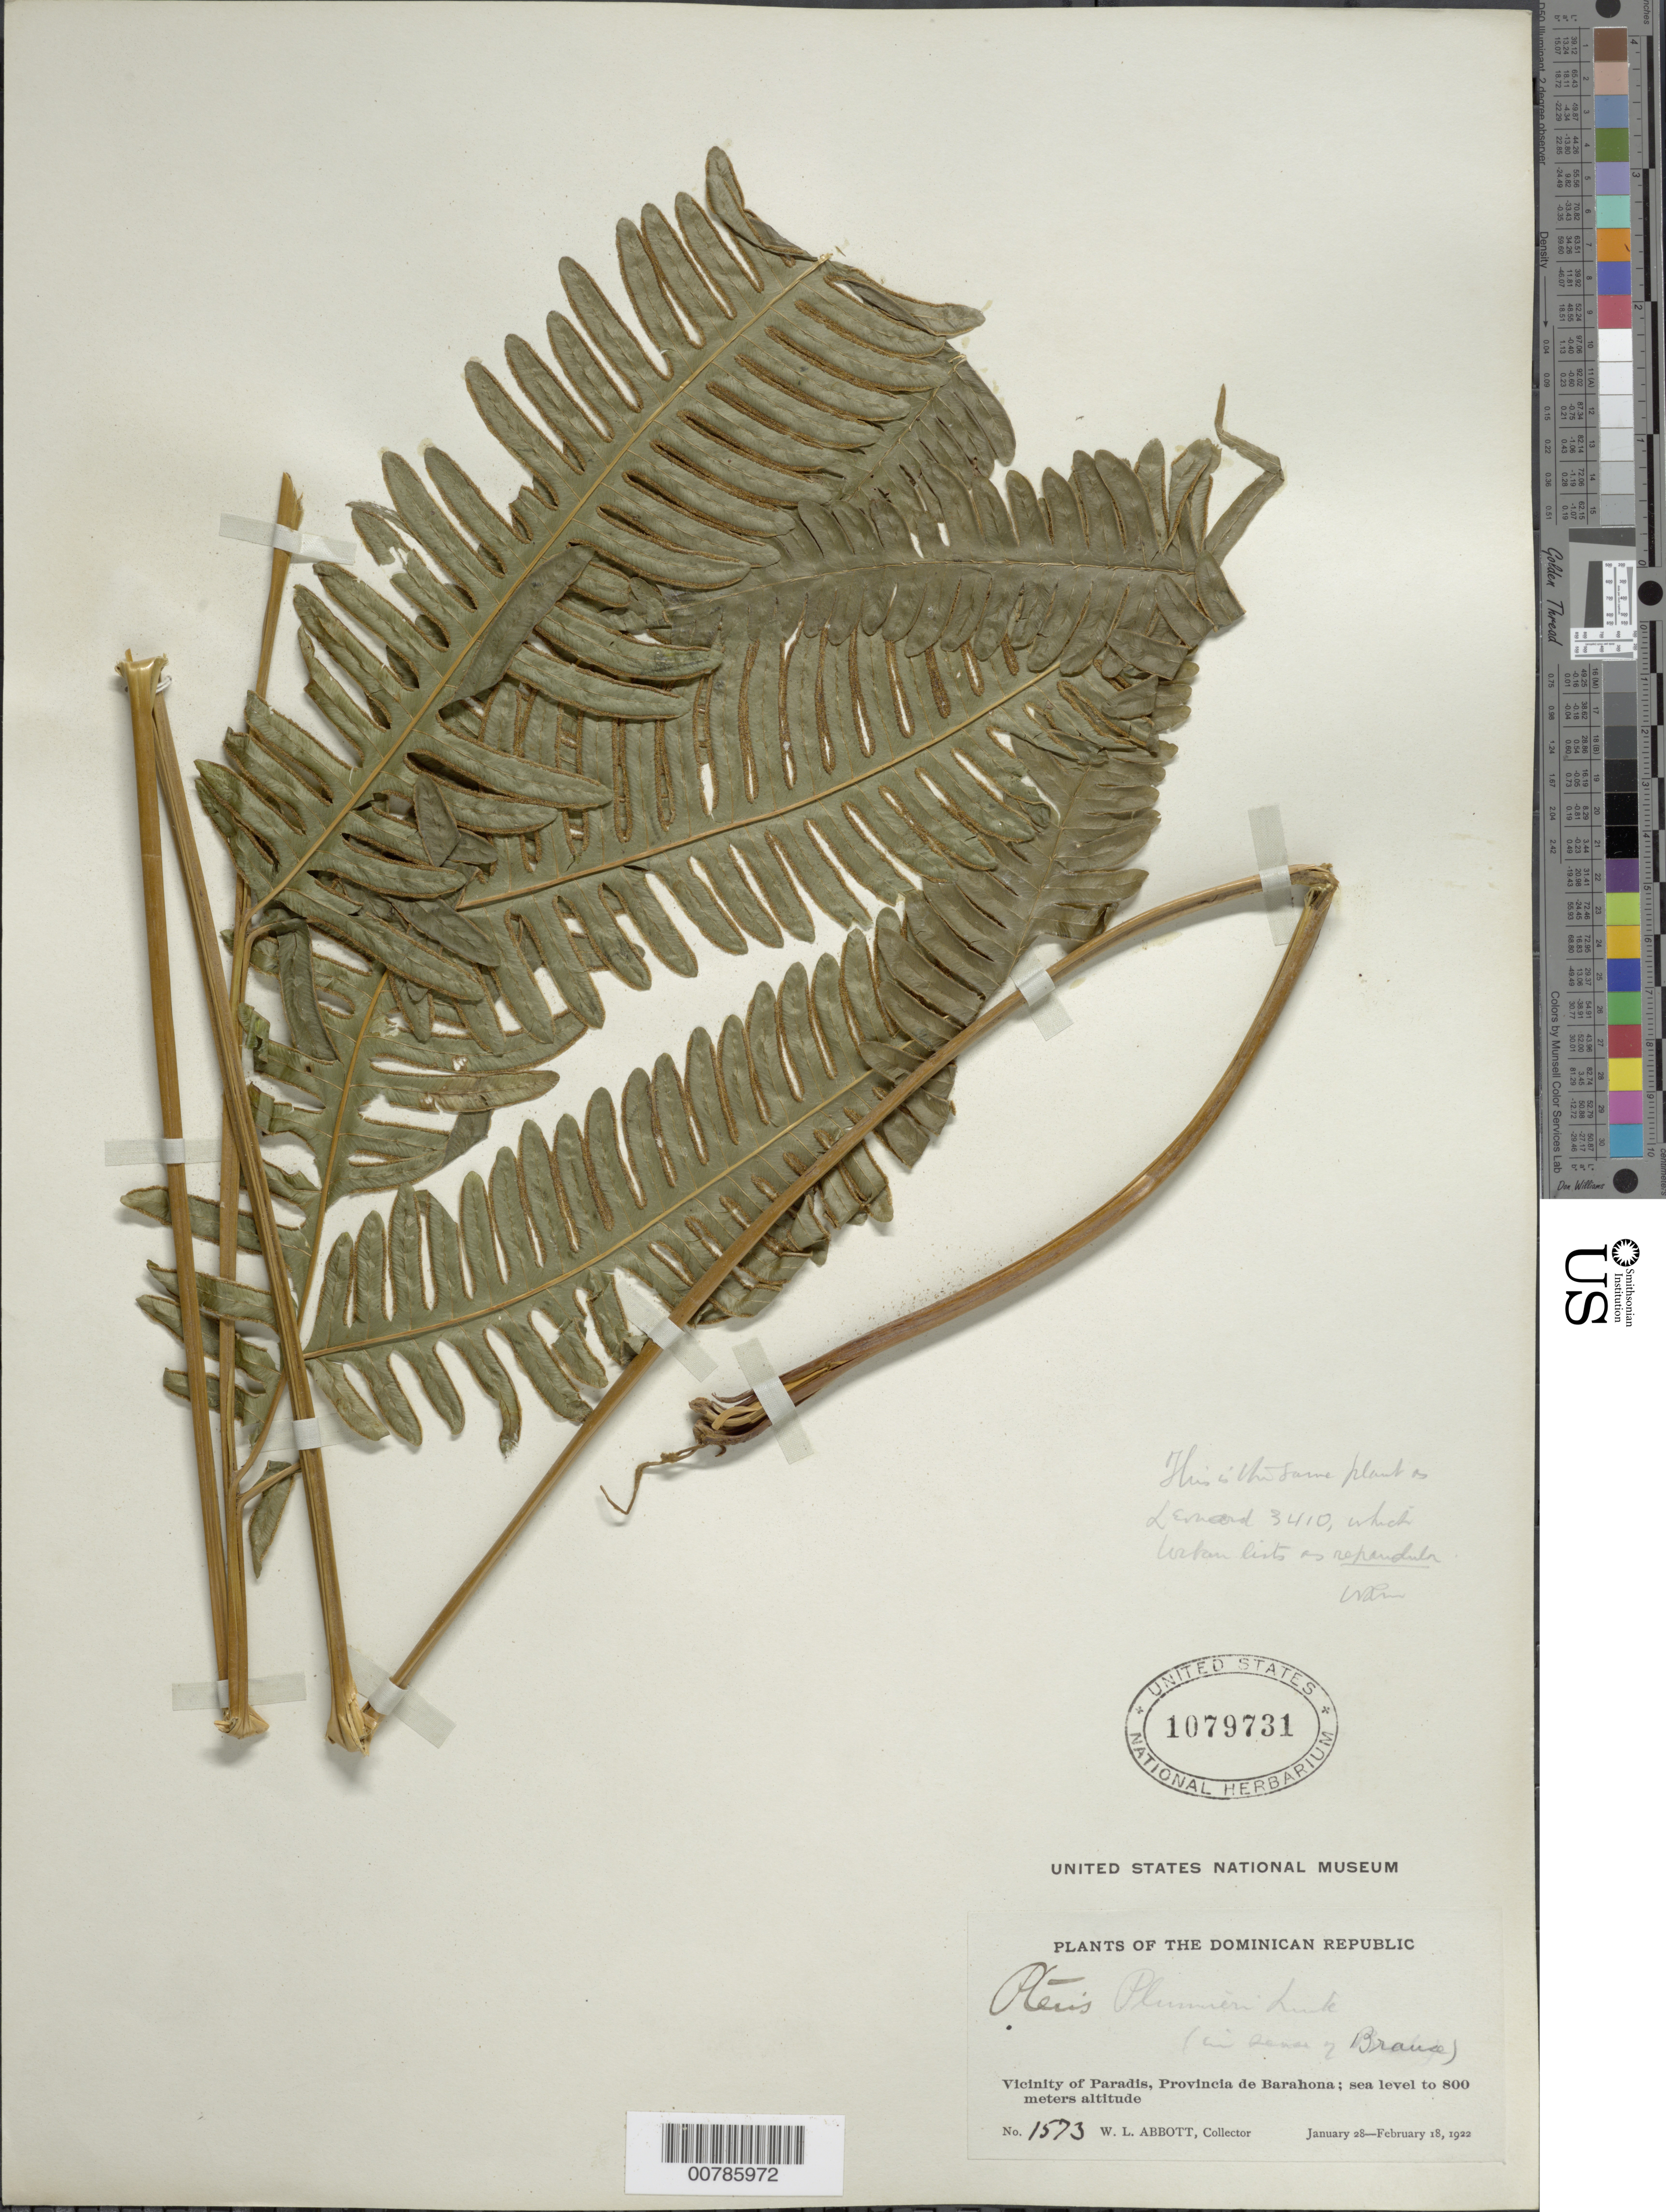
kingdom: Plantae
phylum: Tracheophyta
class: Polypodiopsida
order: Polypodiales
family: Pteridaceae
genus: Pteris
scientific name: Pteris quadriaurita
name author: Retz.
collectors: W. L. Abbott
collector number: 1573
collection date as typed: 28 Feb 1922 18 Feb 1922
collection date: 1922-02-18/1922-02-28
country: Dominican Republic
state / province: Barahona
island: Hispaniola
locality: Paradis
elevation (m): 0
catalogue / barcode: US 1079731